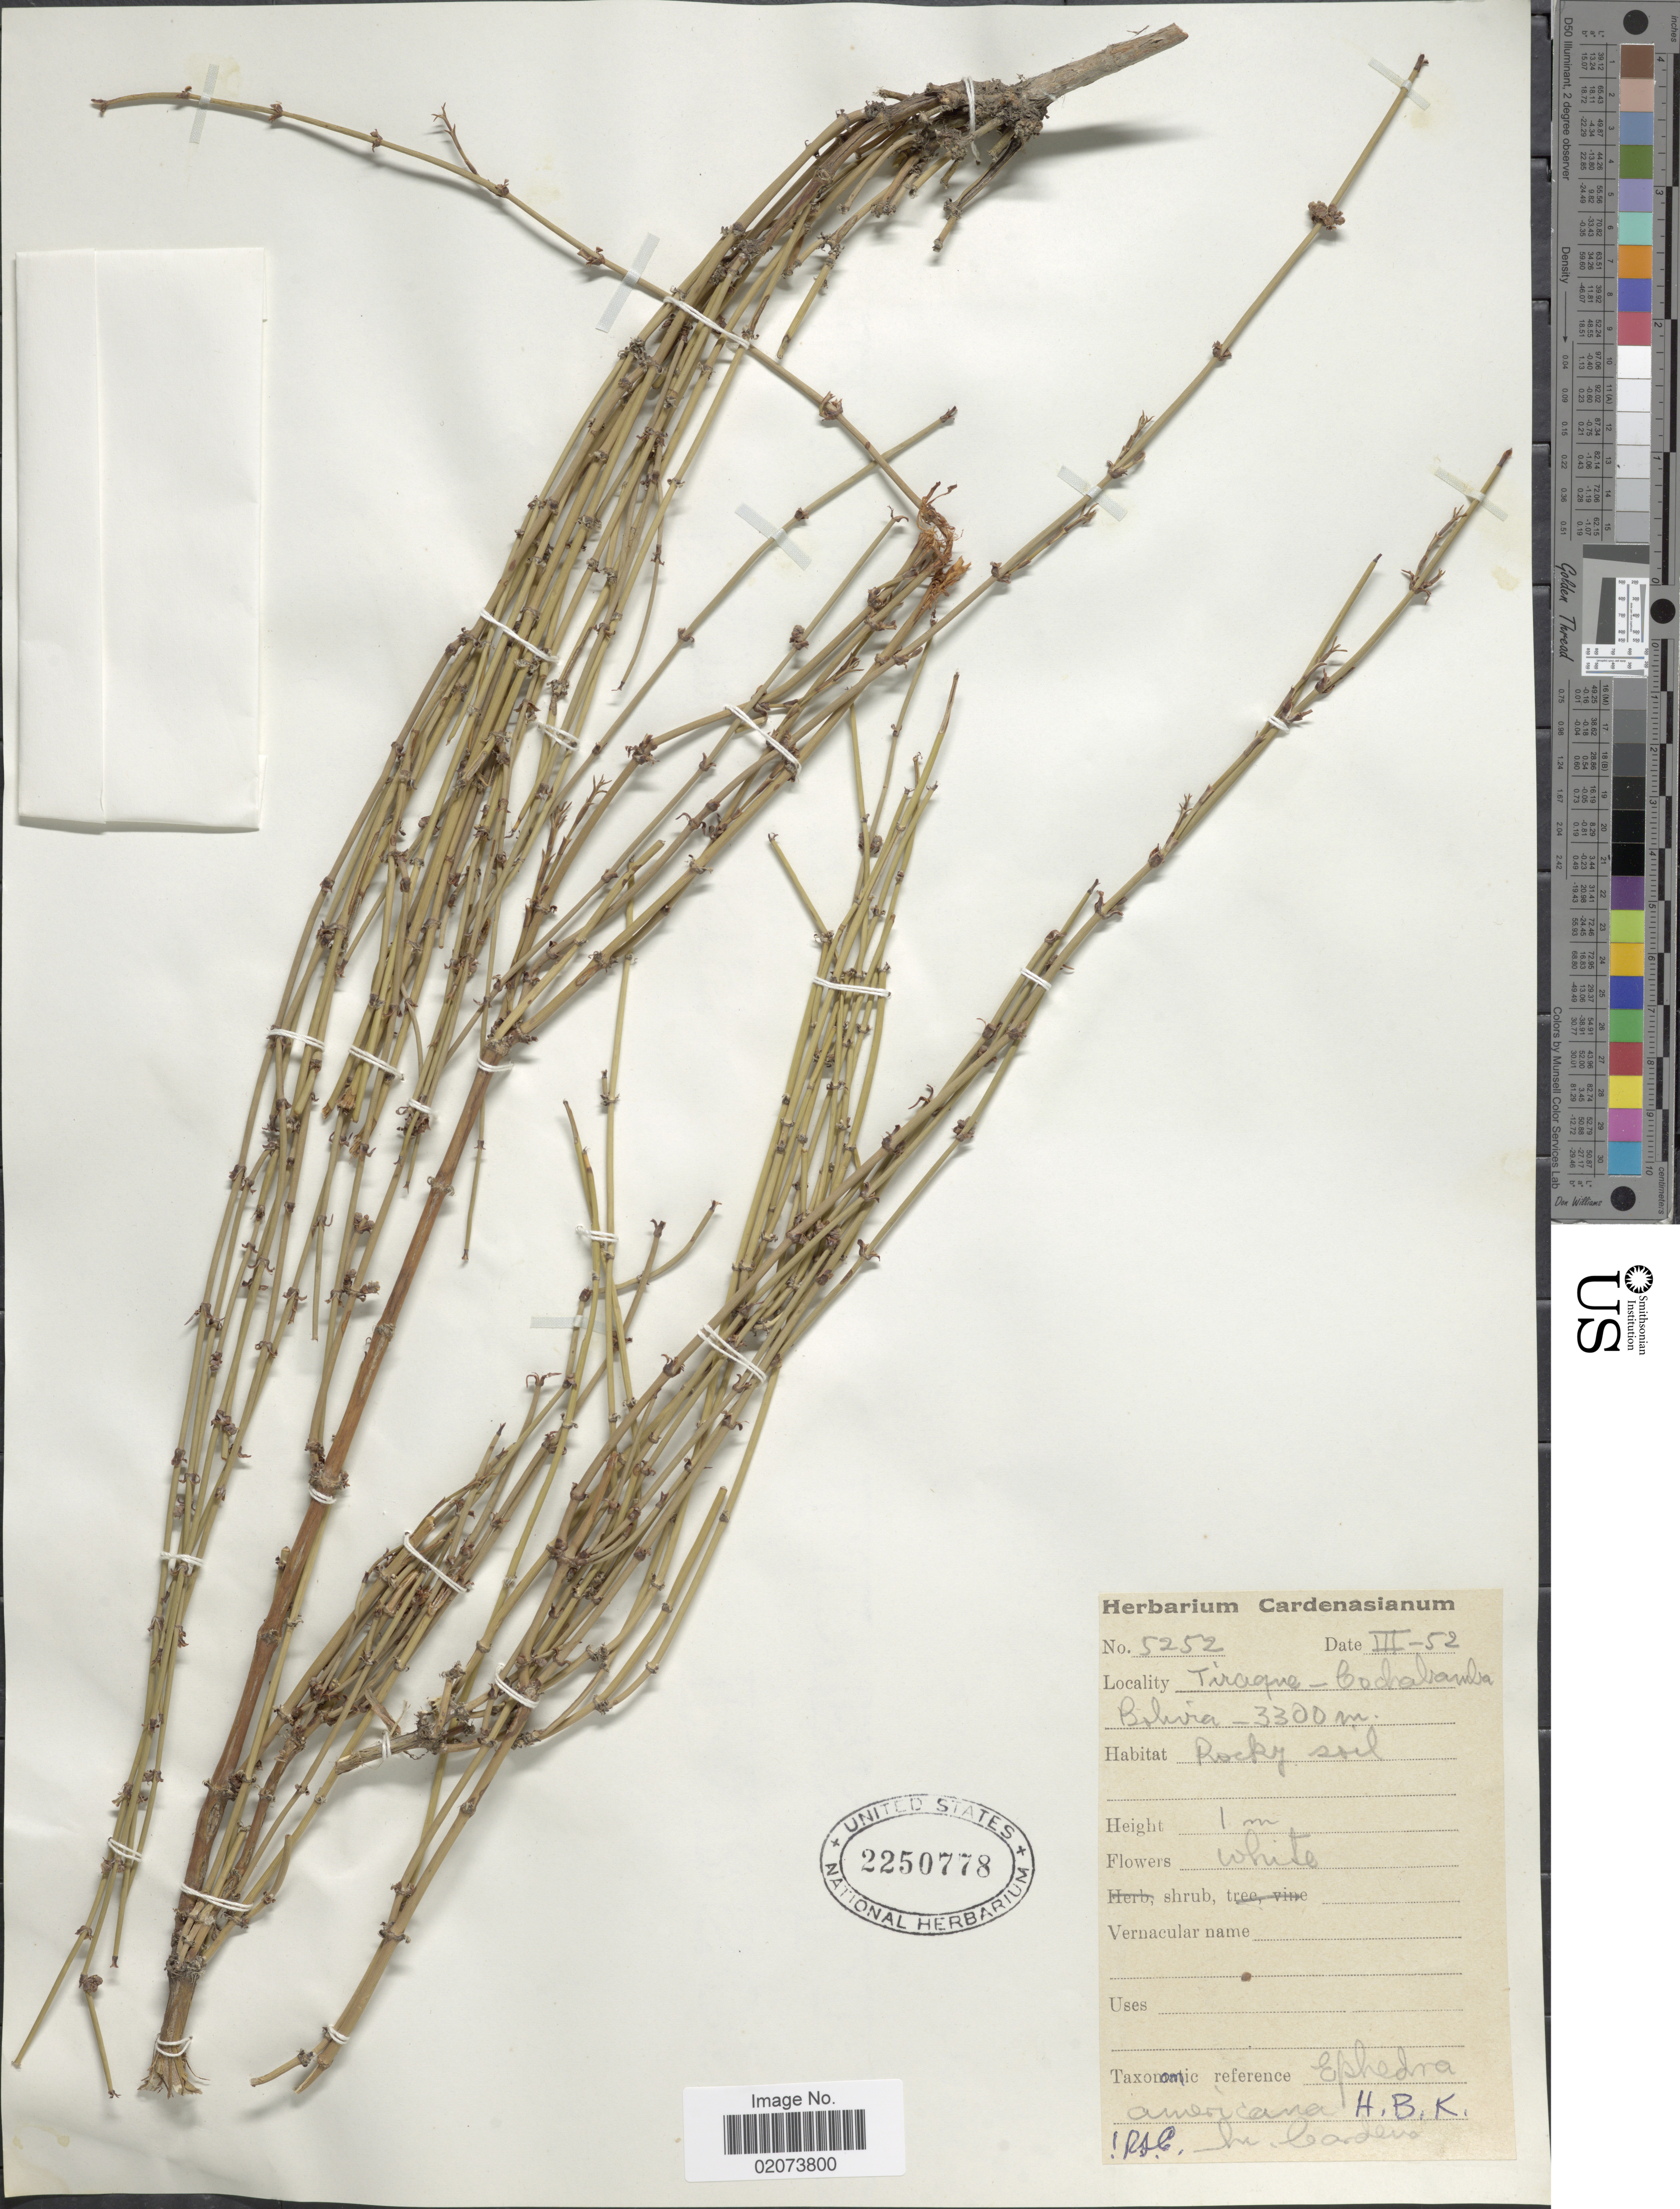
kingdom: Plantae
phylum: Tracheophyta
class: Gnetopsida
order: Ephedrales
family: Ephedraceae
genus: Ephedra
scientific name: Ephedra americana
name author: Humb. & Bonpl. ex Willd.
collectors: ex herb. Cardenasianum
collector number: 5252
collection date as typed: Transcribed d/m/y: /3/52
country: Bolivia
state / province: Cochabamba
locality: Tiraque, Cochabamba, Bolivia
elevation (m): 3300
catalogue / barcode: US 2250778